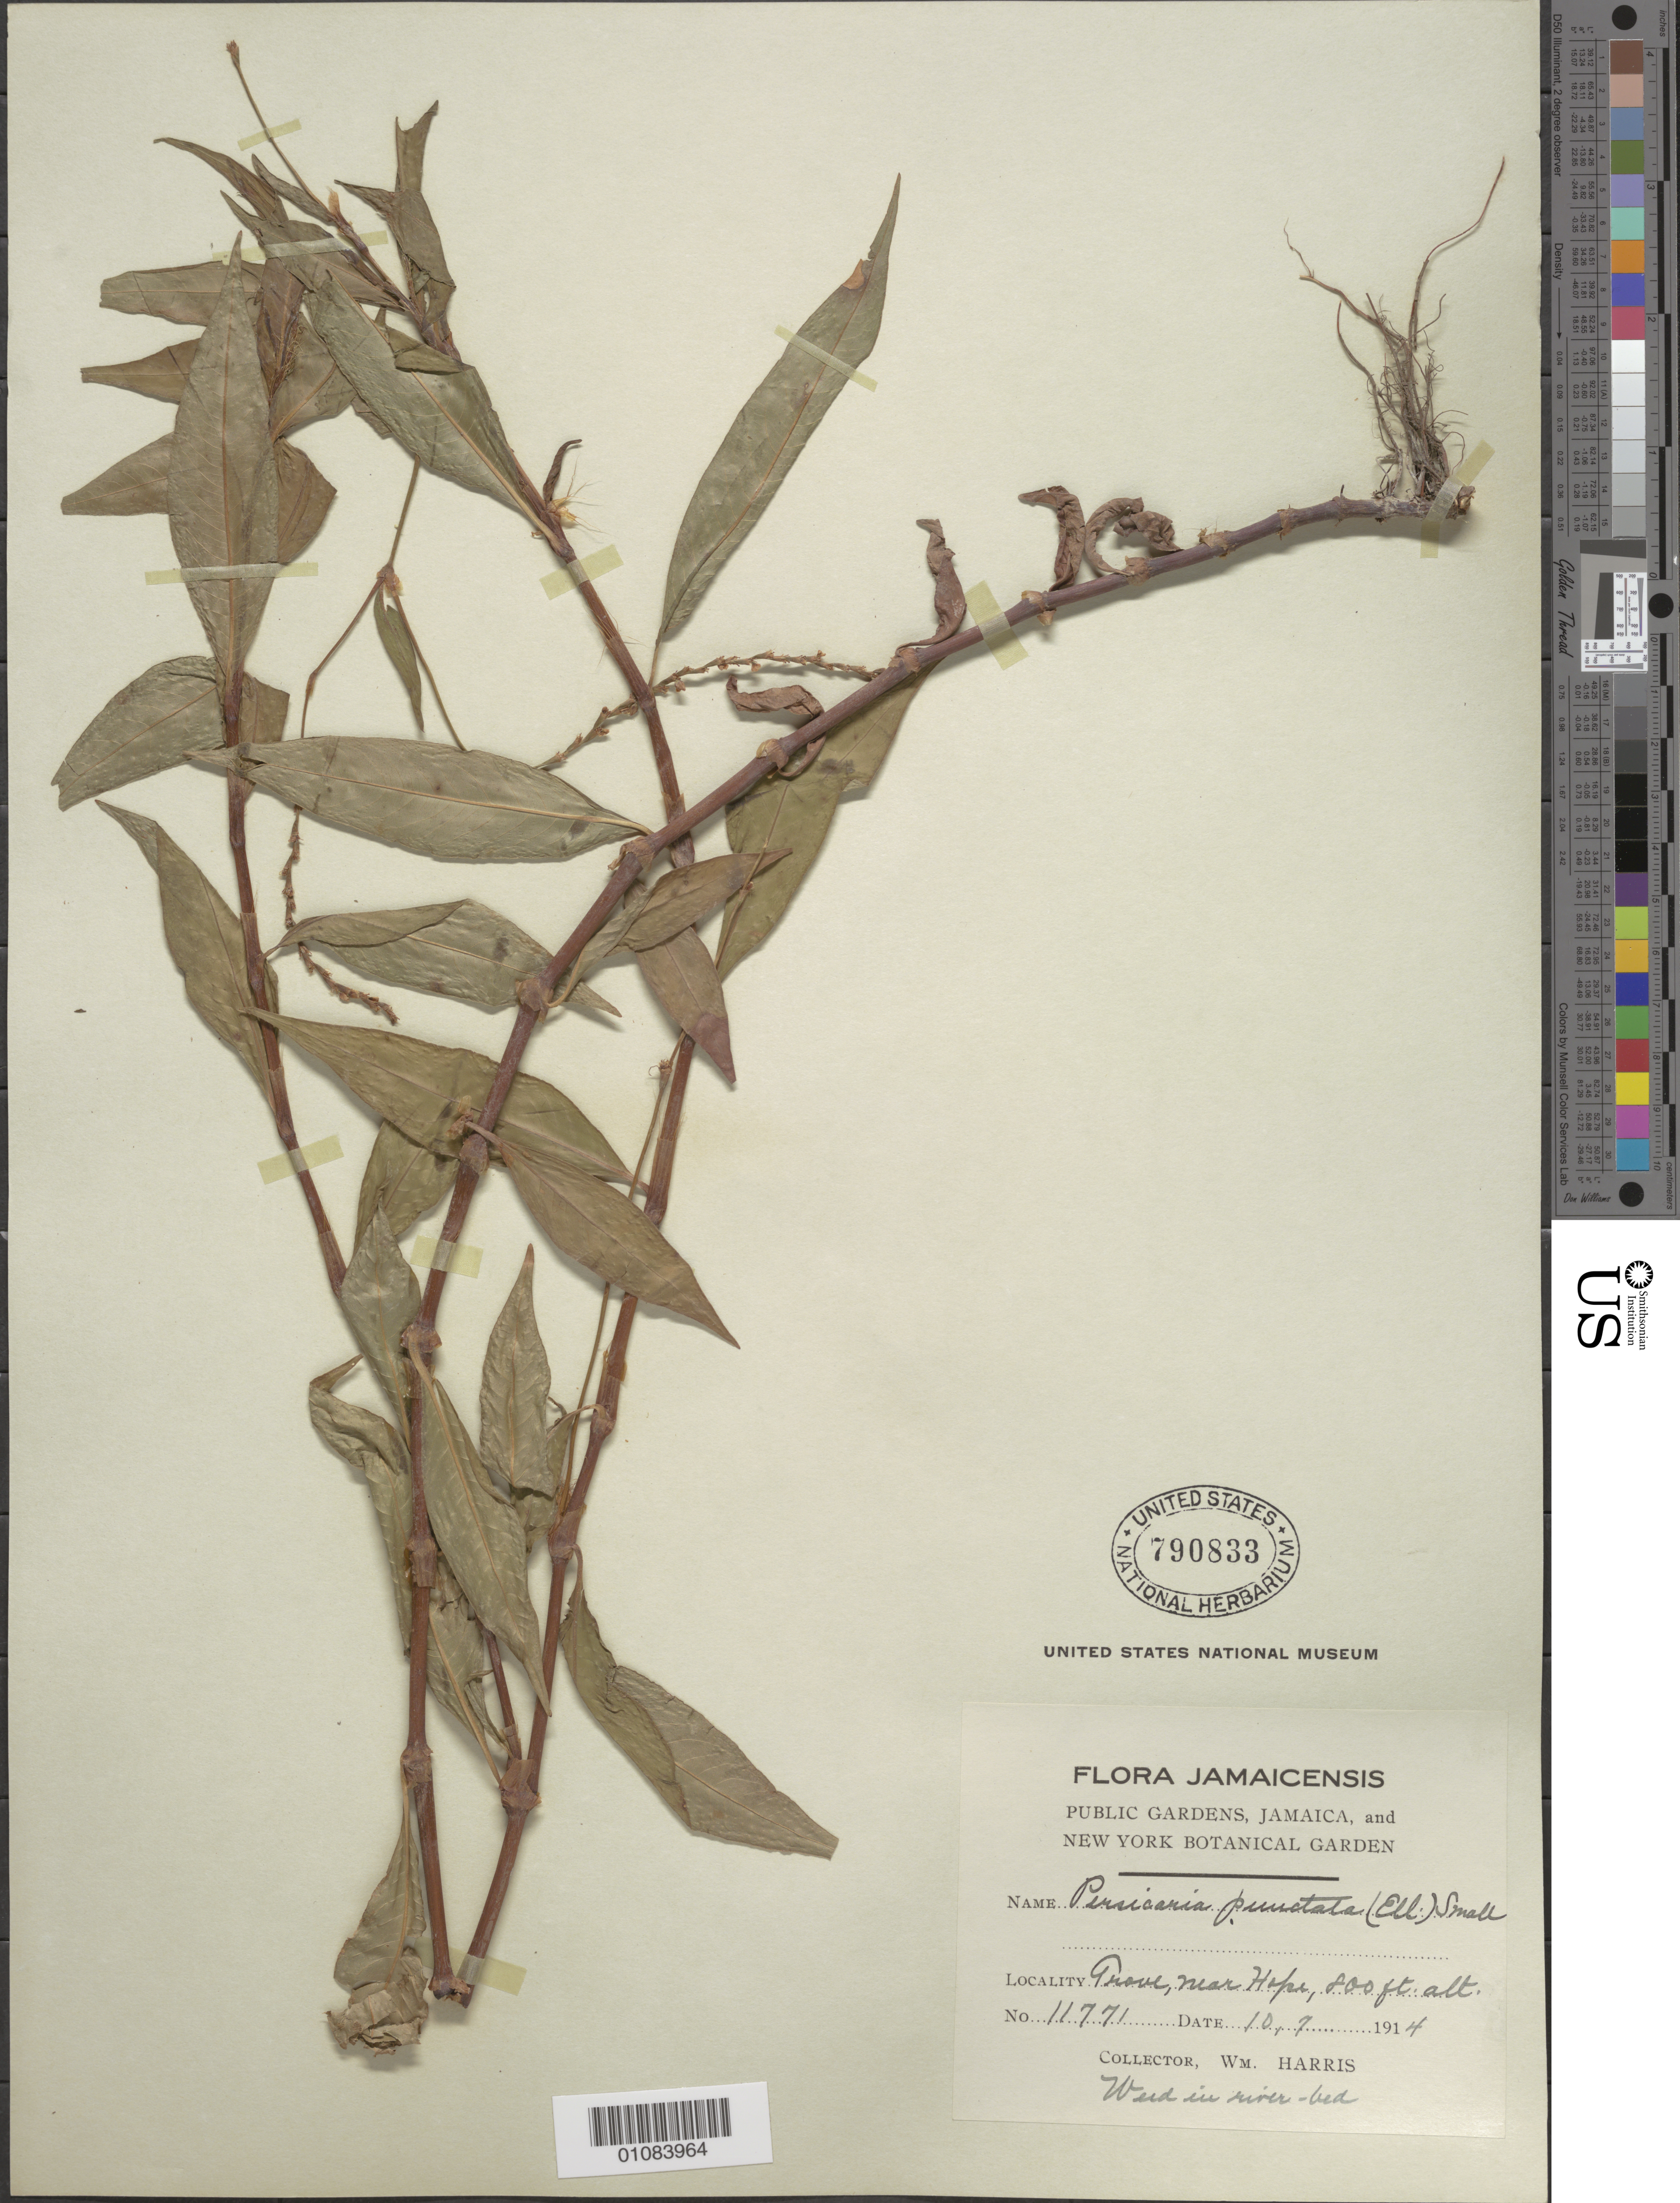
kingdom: Plantae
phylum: Tracheophyta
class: Magnoliopsida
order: Caryophyllales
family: Polygonaceae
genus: Polygonum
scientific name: Polygonum punctatum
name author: Elliott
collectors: W. Harris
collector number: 11771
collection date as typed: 10 Jul 1914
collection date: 1914-07-10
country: Jamaica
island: Jamaica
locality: Grove, near Hope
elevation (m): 244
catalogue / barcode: US 790833